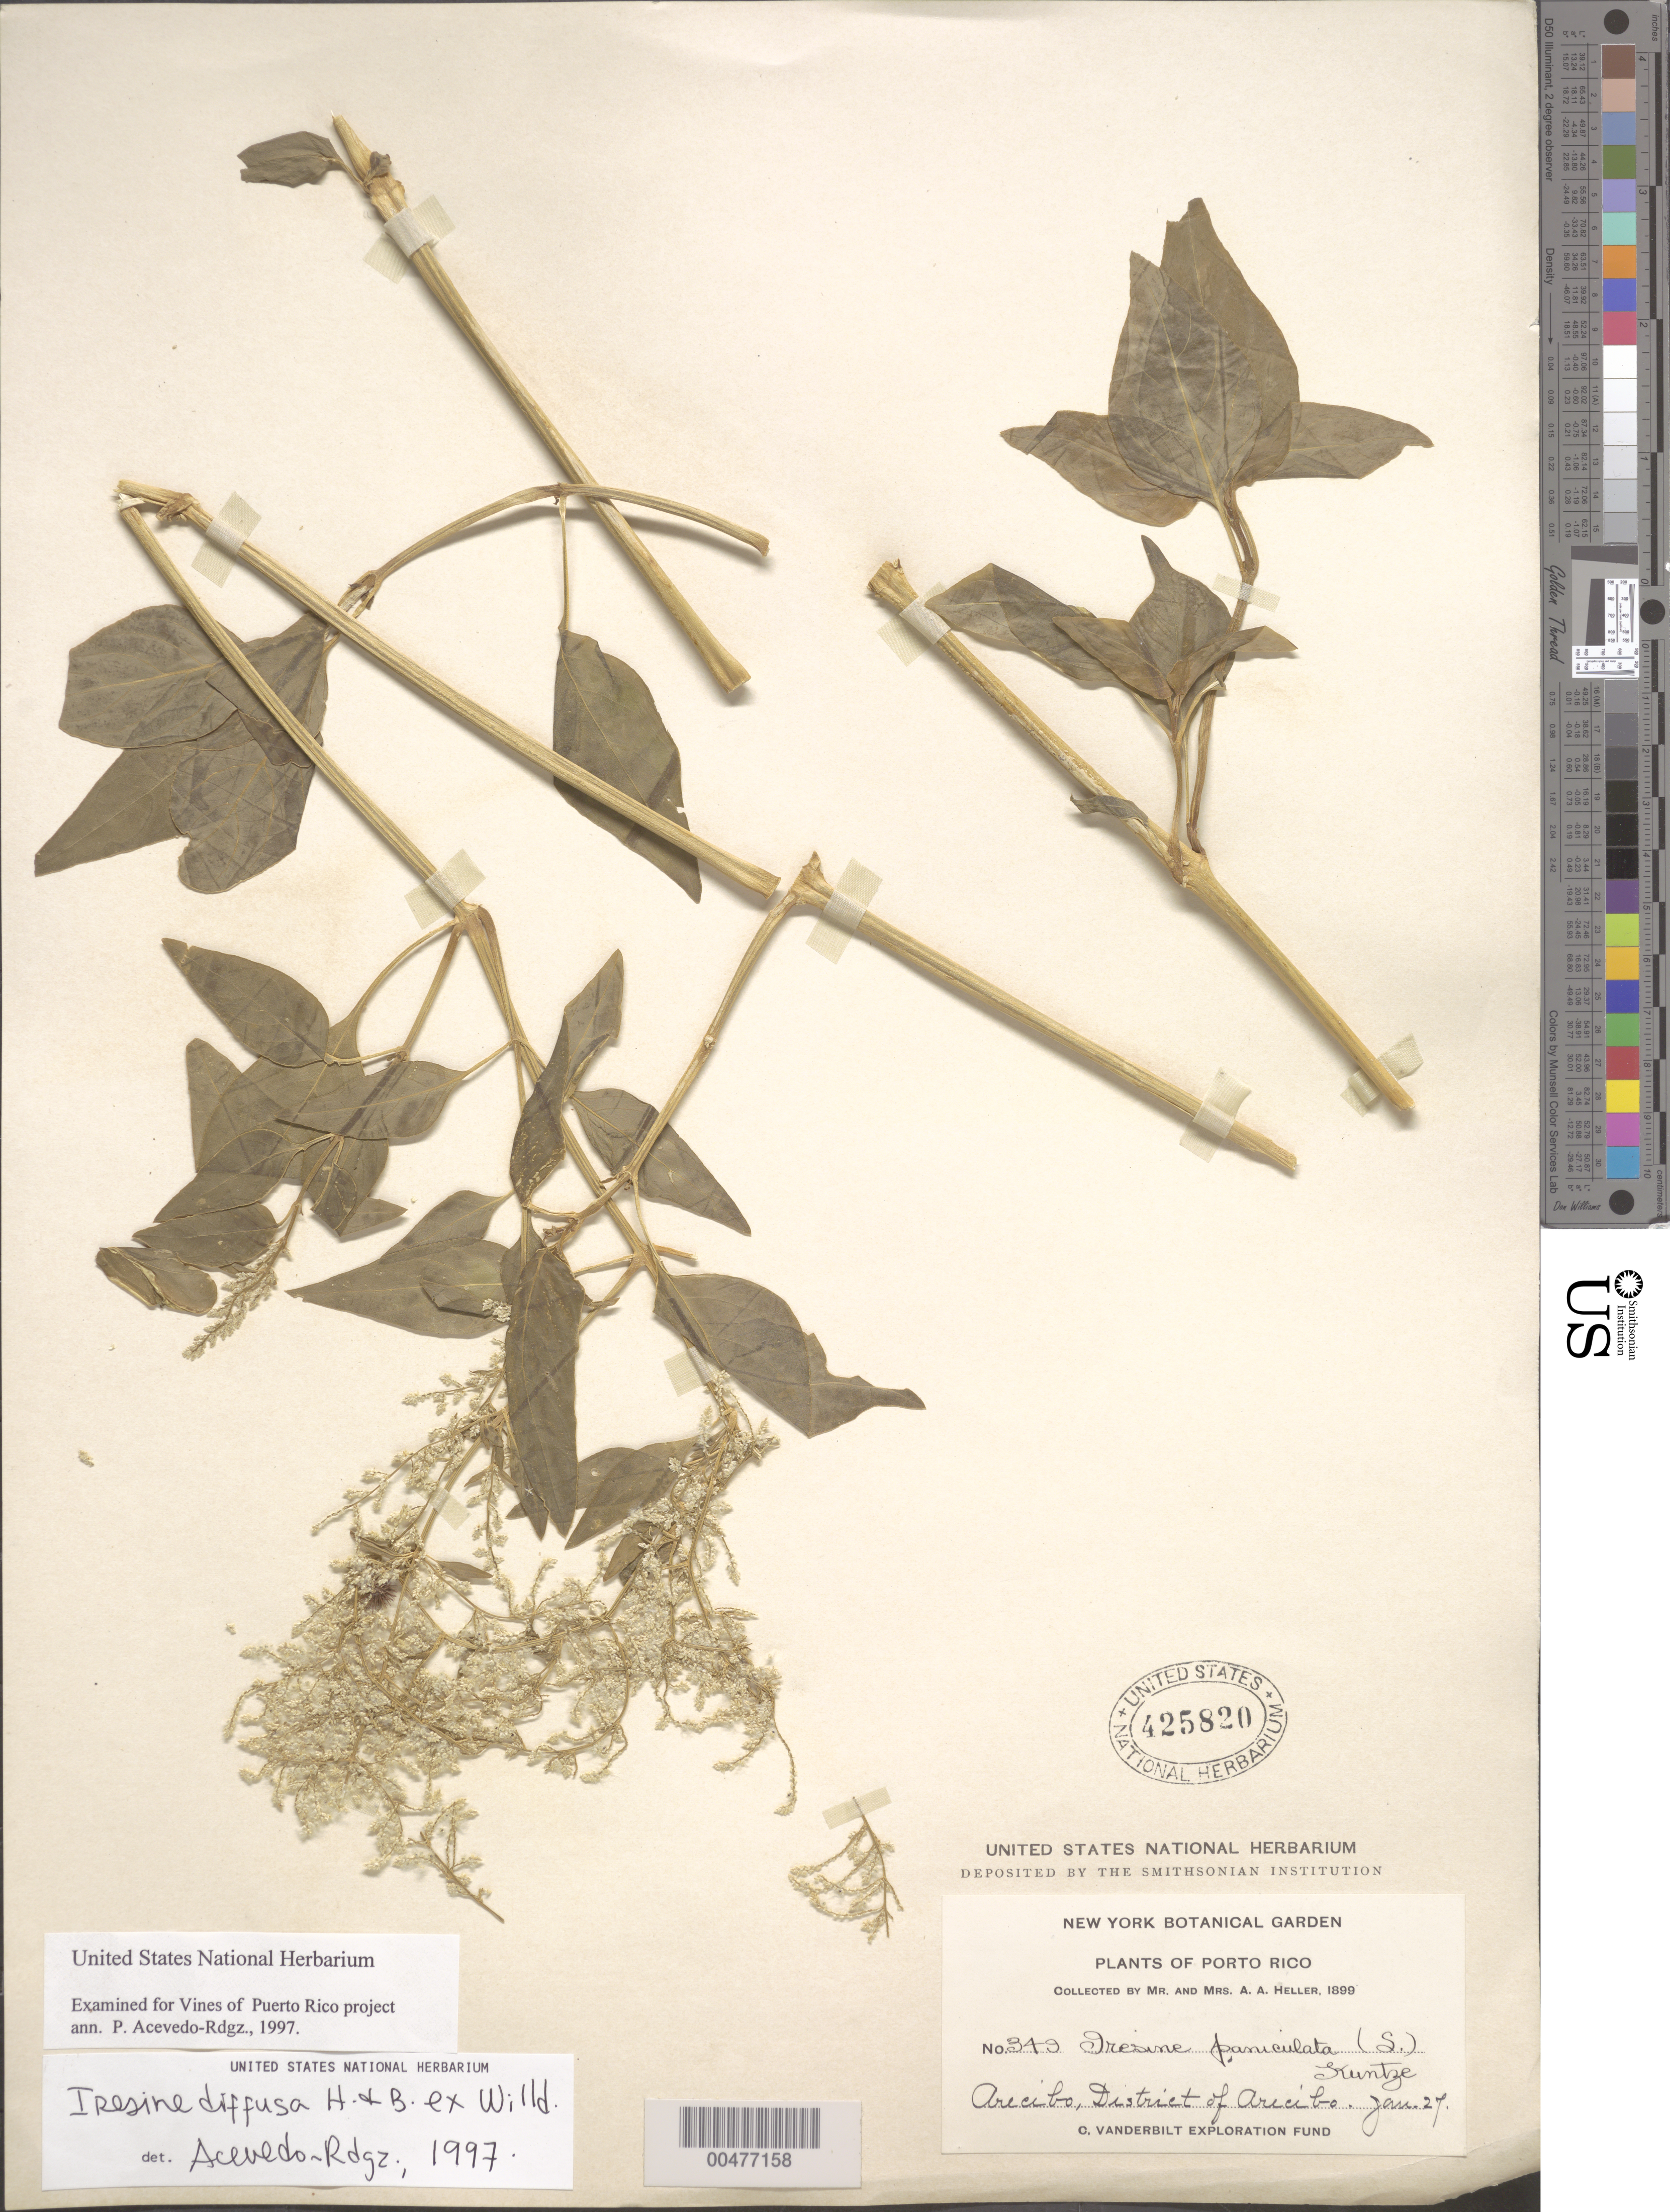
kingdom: Plantae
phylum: Tracheophyta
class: Magnoliopsida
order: Caryophyllales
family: Amaranthaceae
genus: Iresine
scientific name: Iresine diffusa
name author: Humb. & Bonpl. ex Willd.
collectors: -- Heller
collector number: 349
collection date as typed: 27 Jan 1899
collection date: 1899-01-27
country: Puerto Rico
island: Greater Antilles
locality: Arecibo.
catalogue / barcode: US 425820